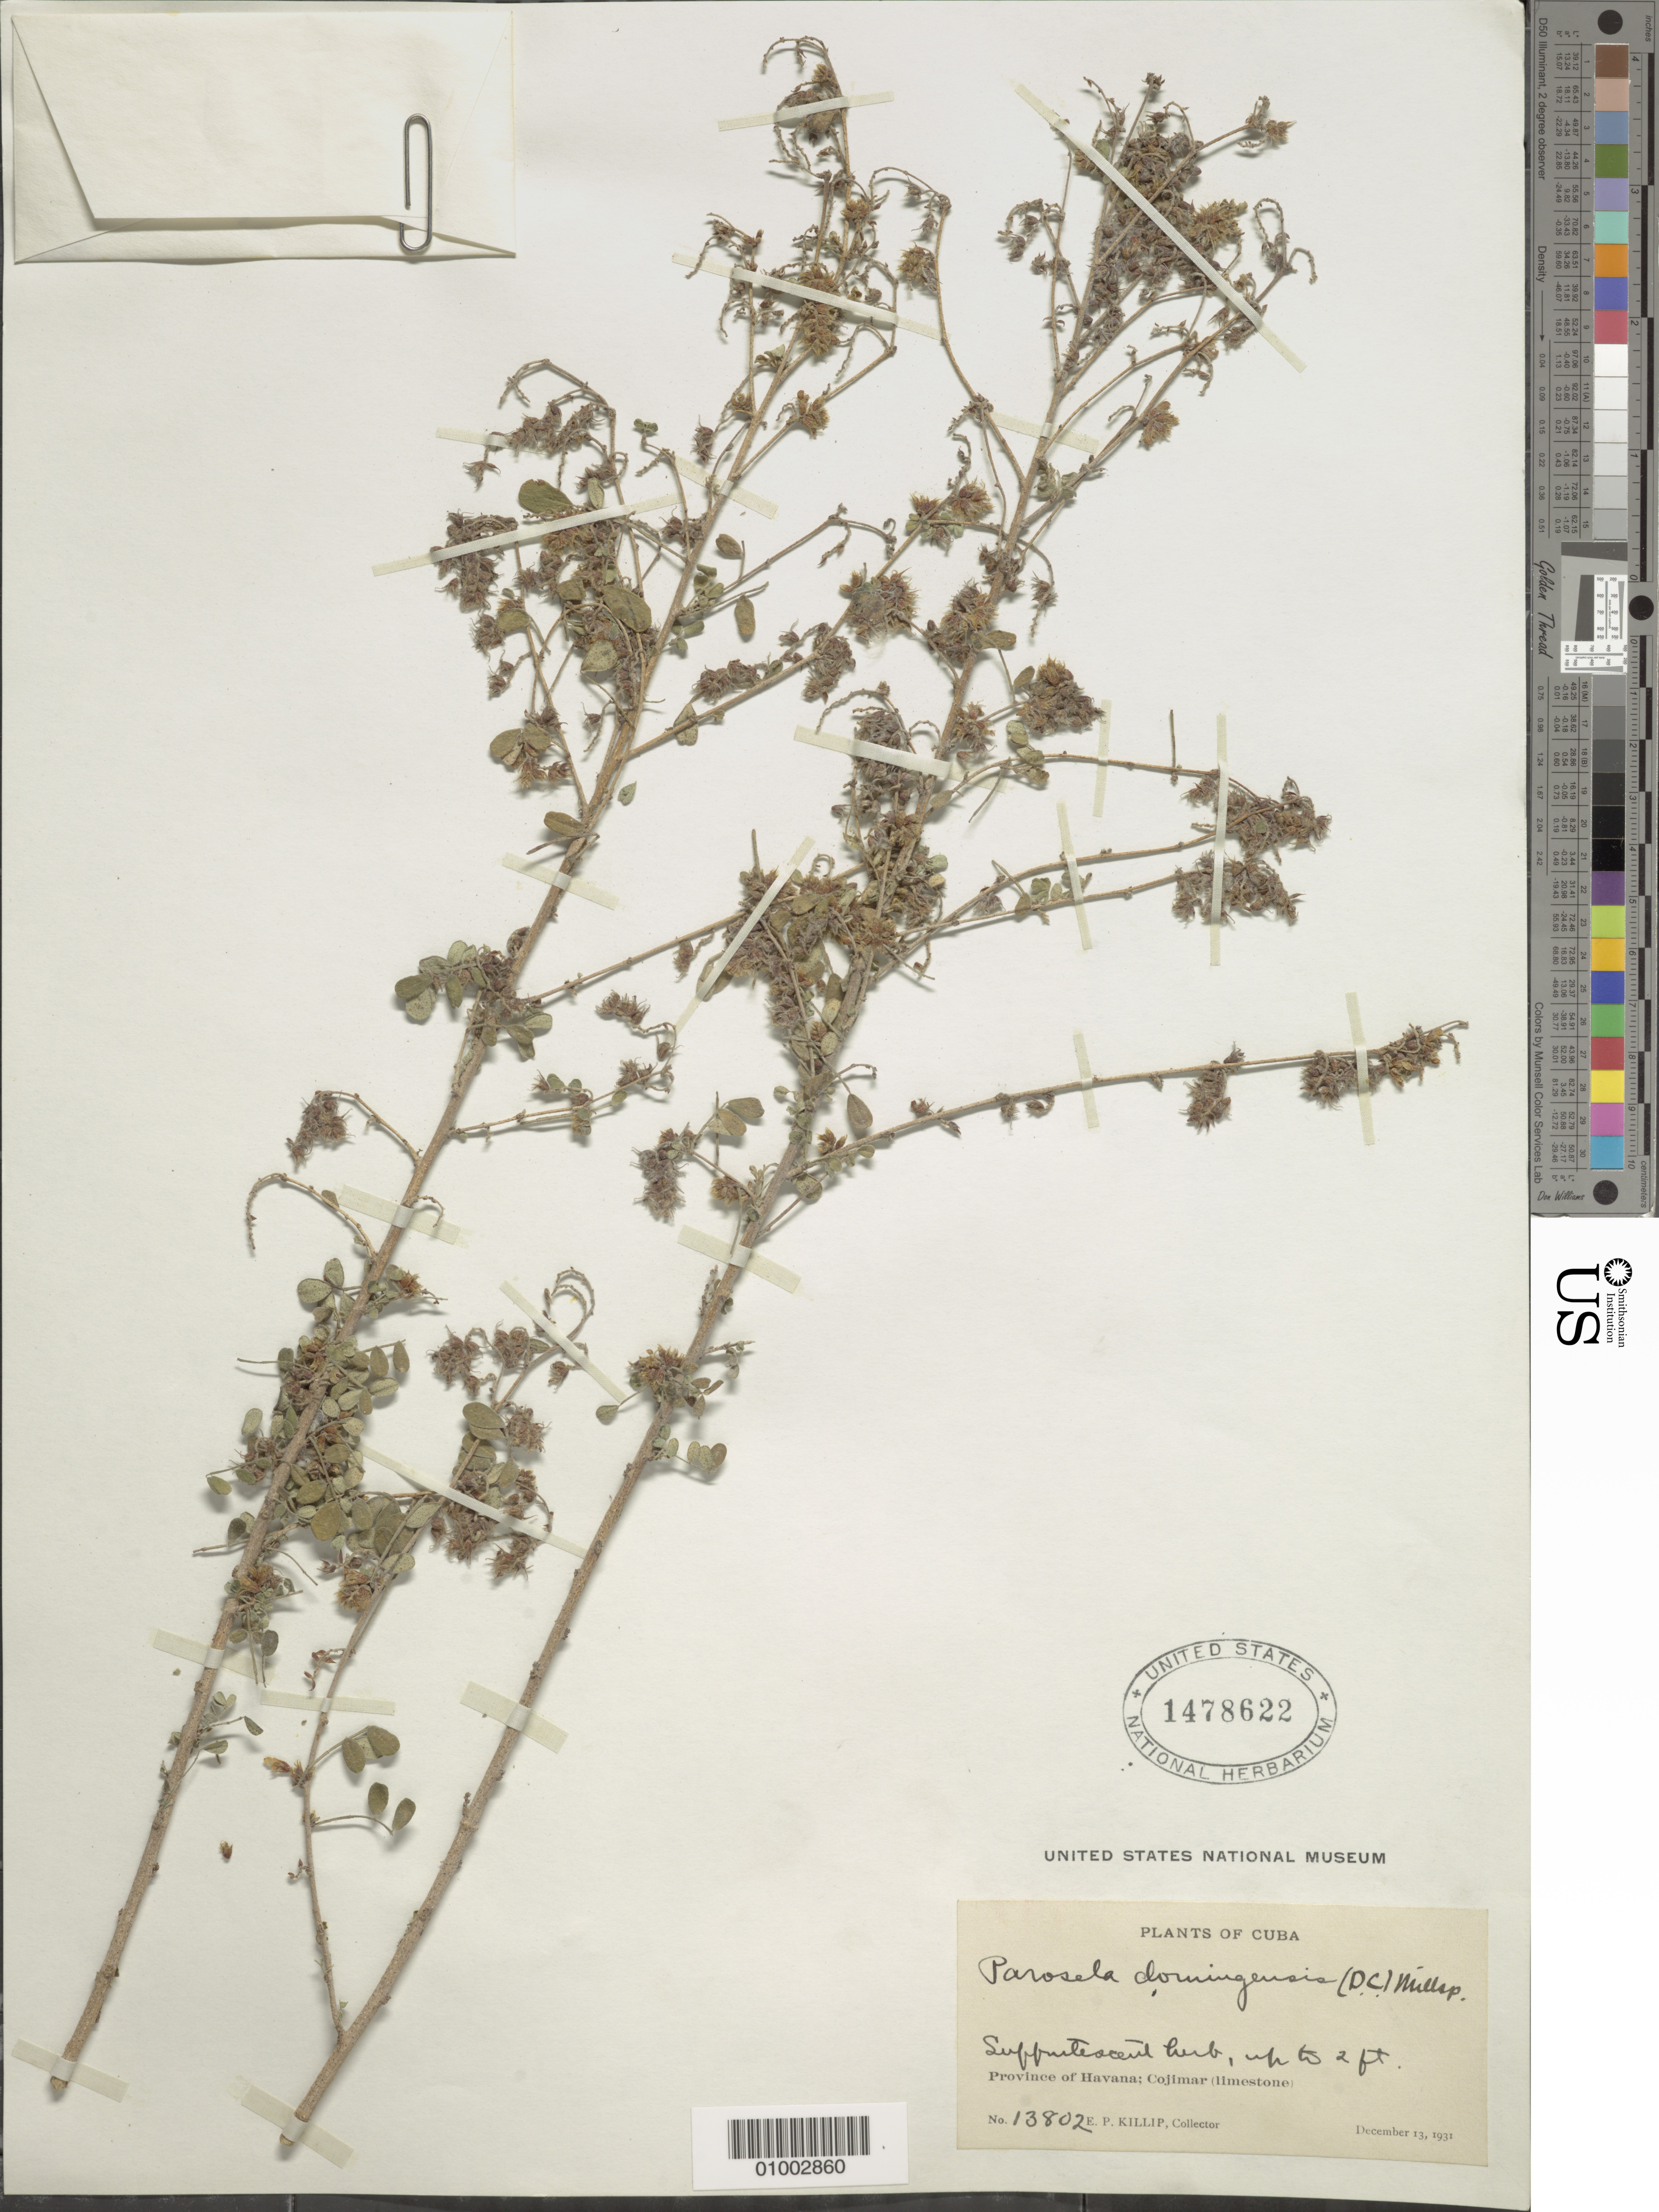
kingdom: Plantae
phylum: Tracheophyta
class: Magnoliopsida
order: Fabales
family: Fabaceae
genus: Dalea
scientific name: Dalea scandens var. paucifolia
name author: (J.M. Coult.) Barneby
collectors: E. P. Killip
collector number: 13802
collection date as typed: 13 Dec 1931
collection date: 1931-12-13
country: Cuba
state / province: La Habana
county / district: Municipio Habana del Este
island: Cuba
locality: Cojimar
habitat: Limestone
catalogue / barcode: US 1478622